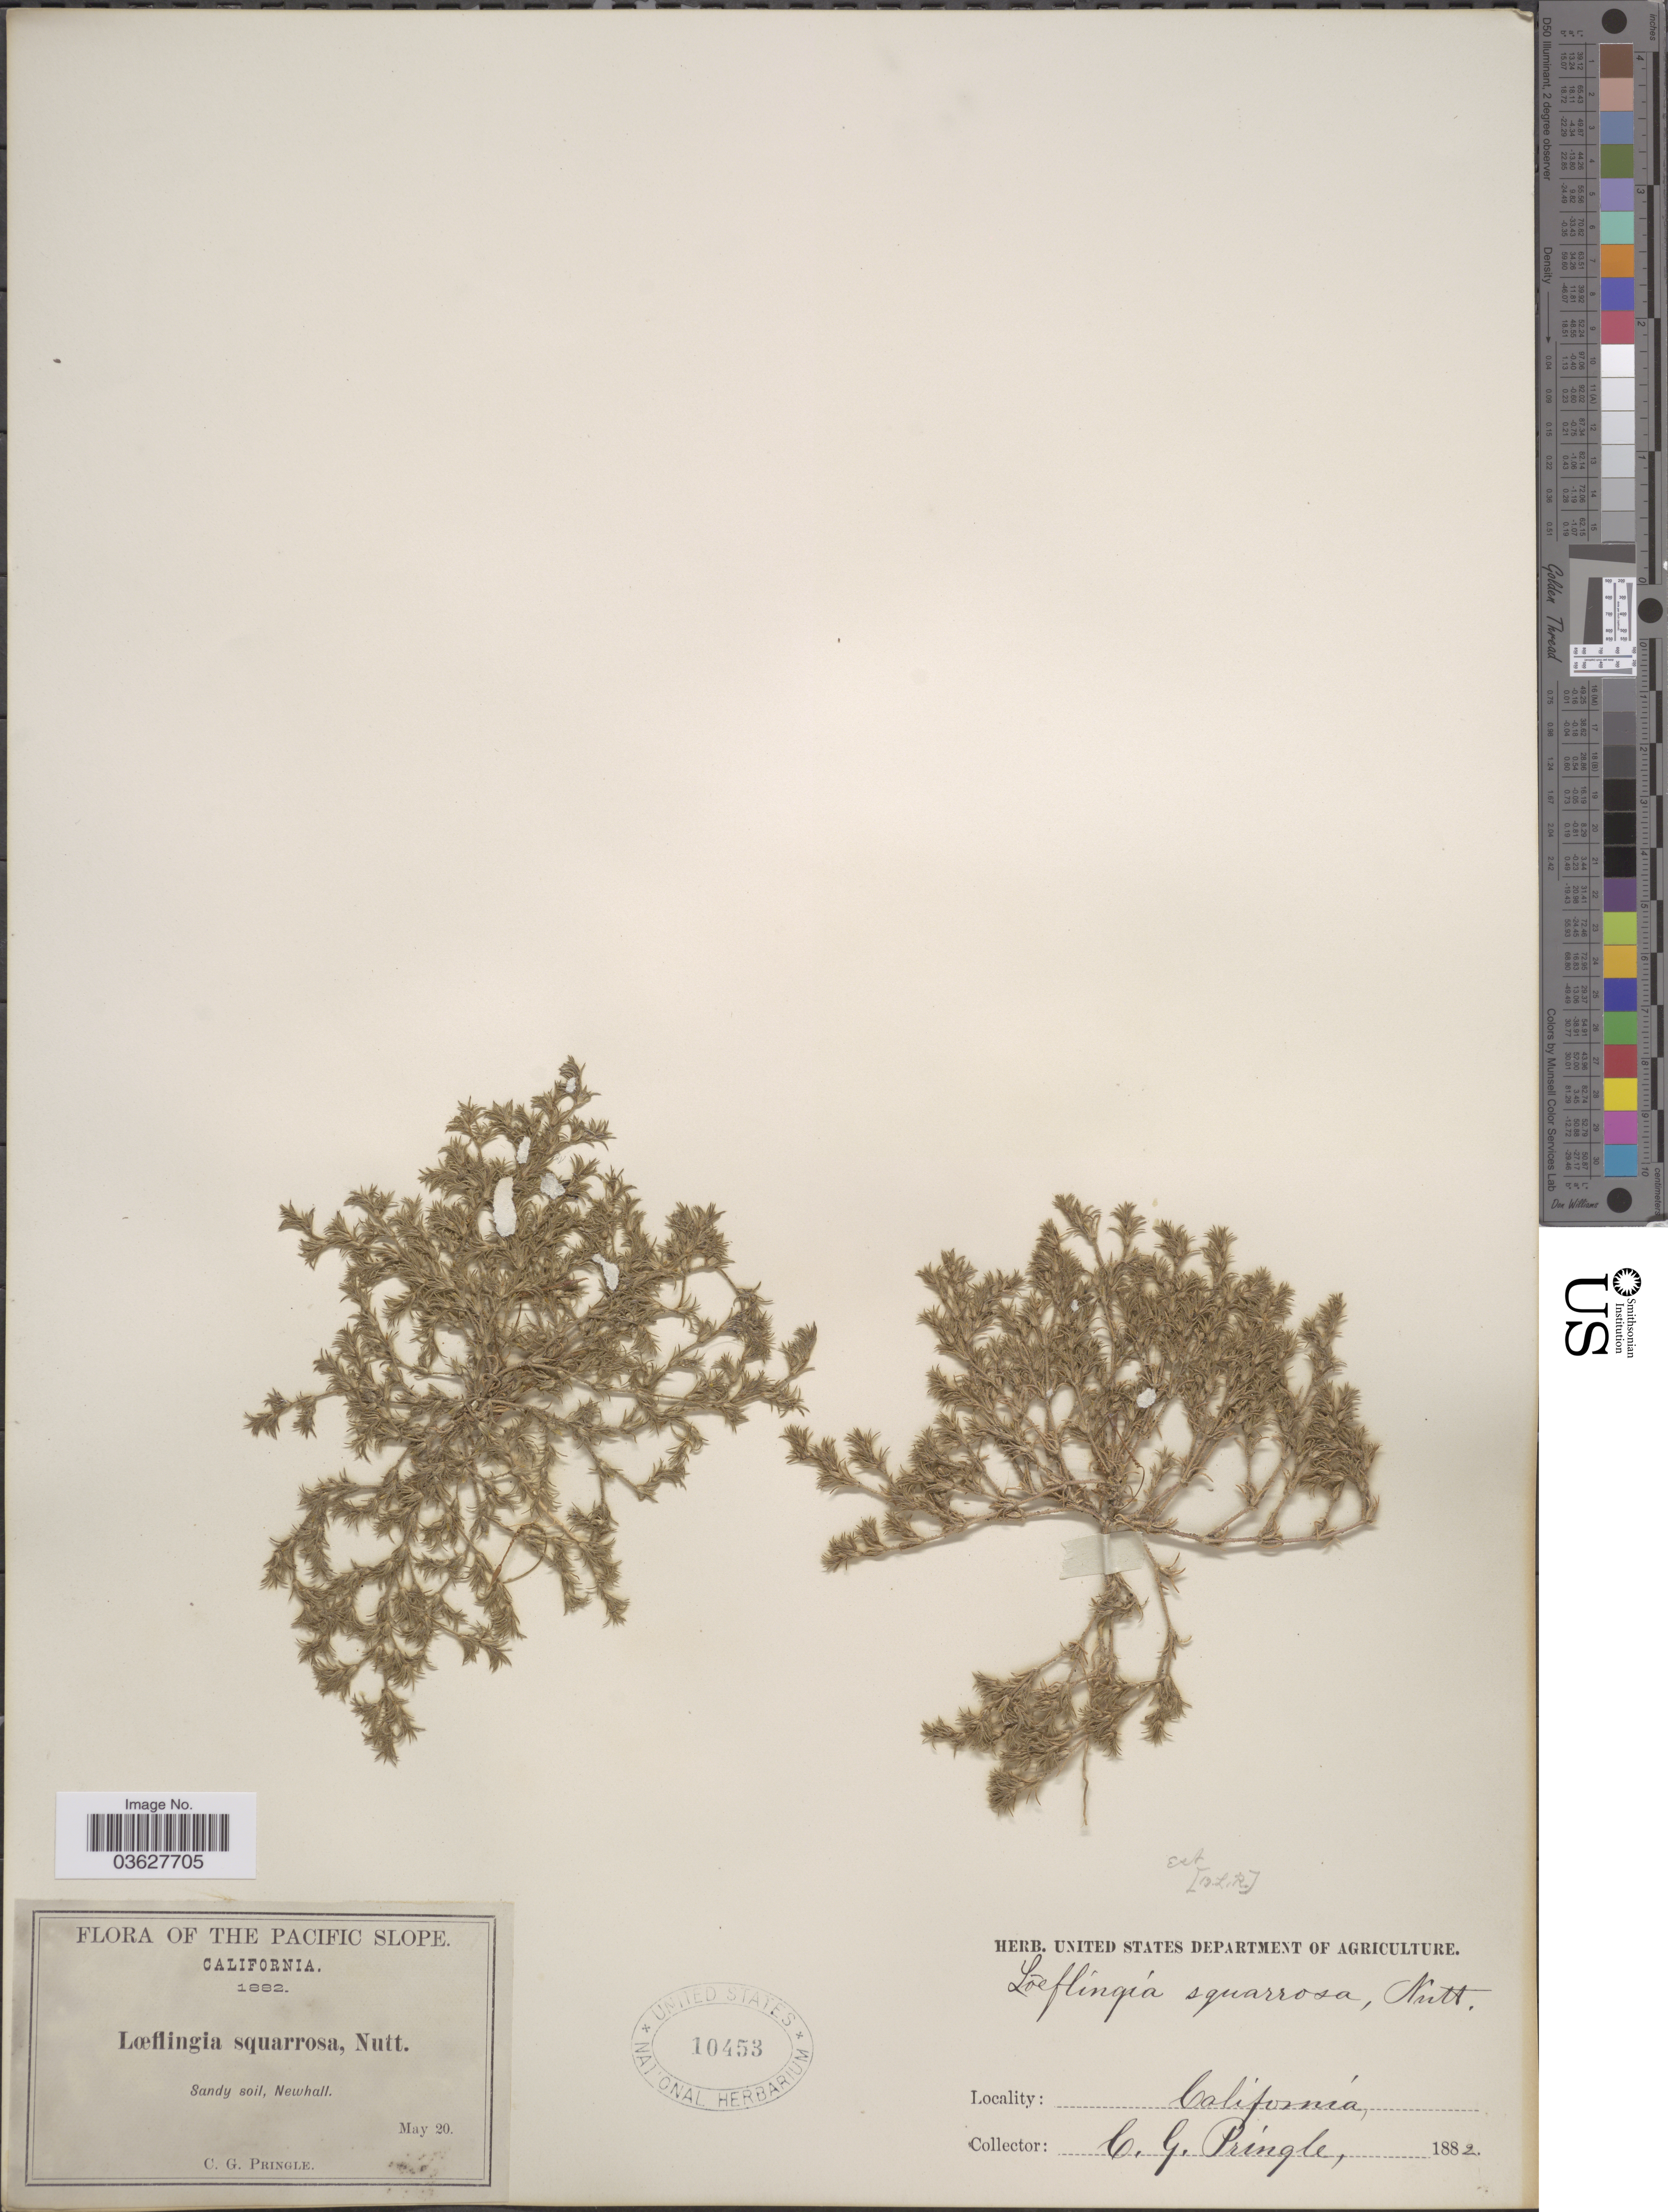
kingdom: Plantae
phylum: Tracheophyta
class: Magnoliopsida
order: Caryophyllales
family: Caryophyllaceae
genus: Loeflingia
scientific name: Loeflingia squarrosa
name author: Nutt.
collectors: C. G. Pringle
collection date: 1882-05-20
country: United States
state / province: California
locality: The Pacific Slope. Newhall.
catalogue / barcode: US 10453